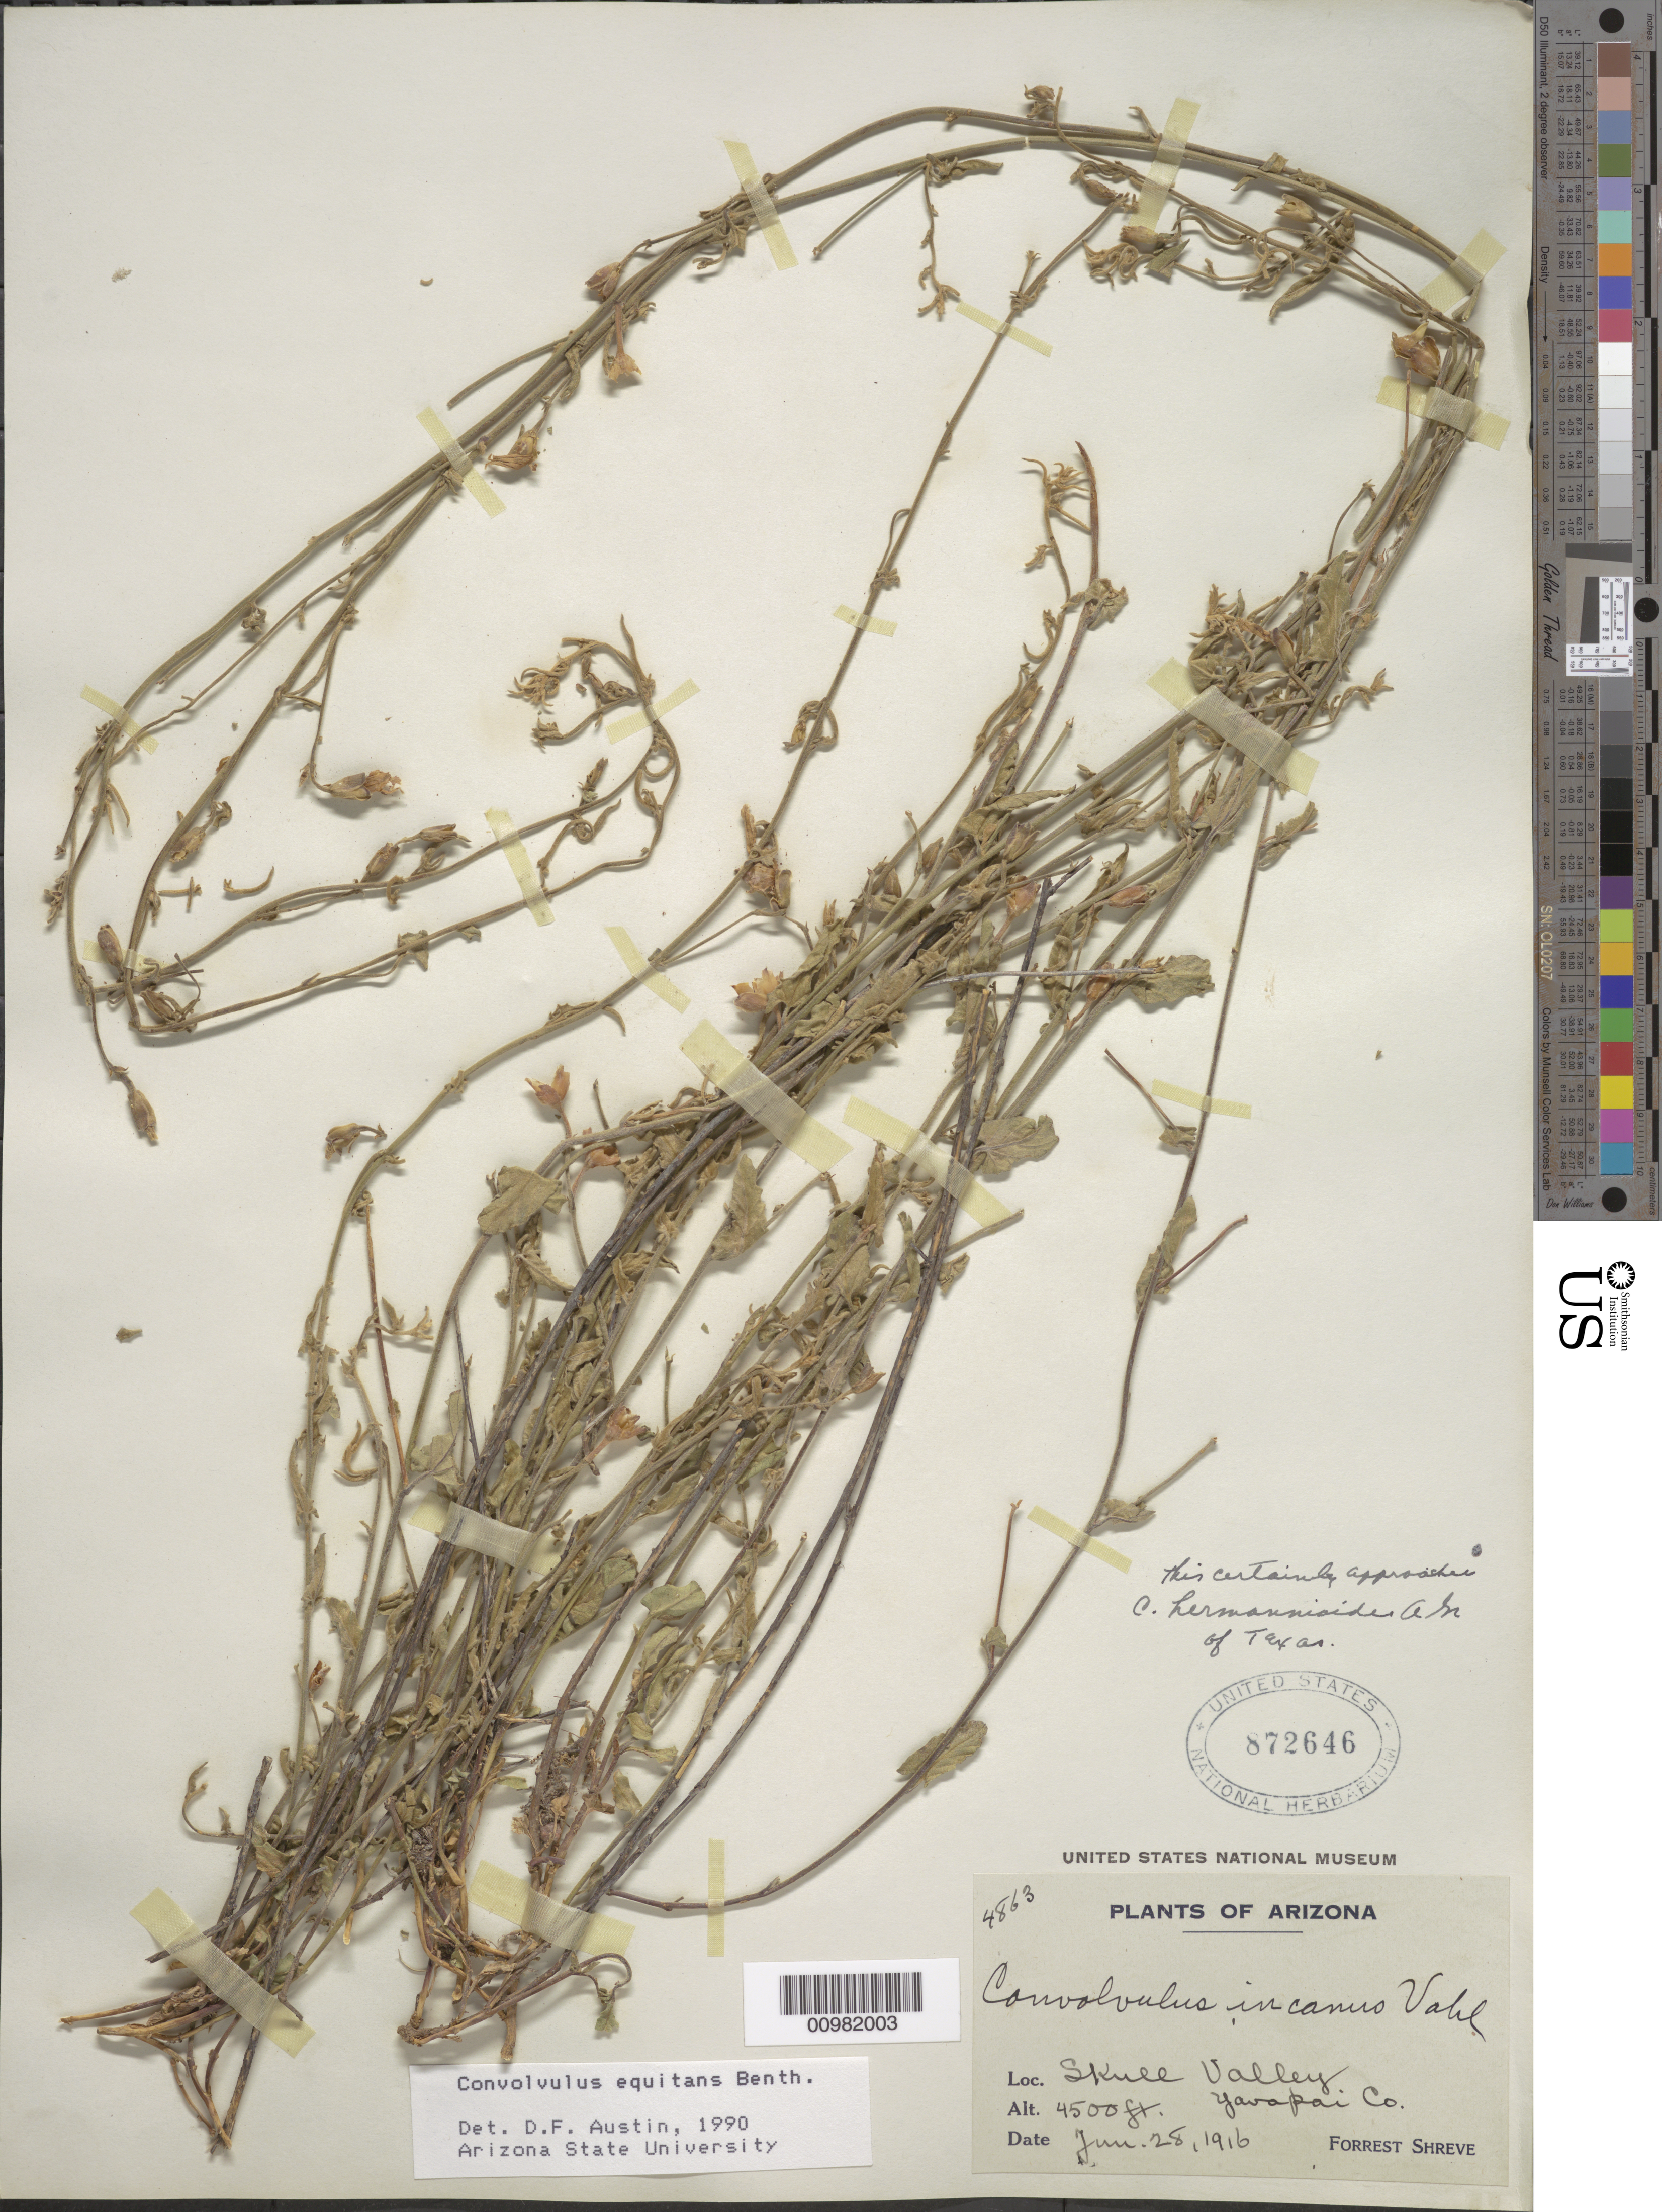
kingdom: Plantae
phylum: Tracheophyta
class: Magnoliopsida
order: Solanales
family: Convolvulaceae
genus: Convolvulus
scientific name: Convolvulus equitans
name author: Benth.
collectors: F. Shreve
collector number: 4863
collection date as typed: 28 Jun 1916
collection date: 1916-06-28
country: United States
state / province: Arizona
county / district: Yavapai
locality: Skill Valley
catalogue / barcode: US 872646